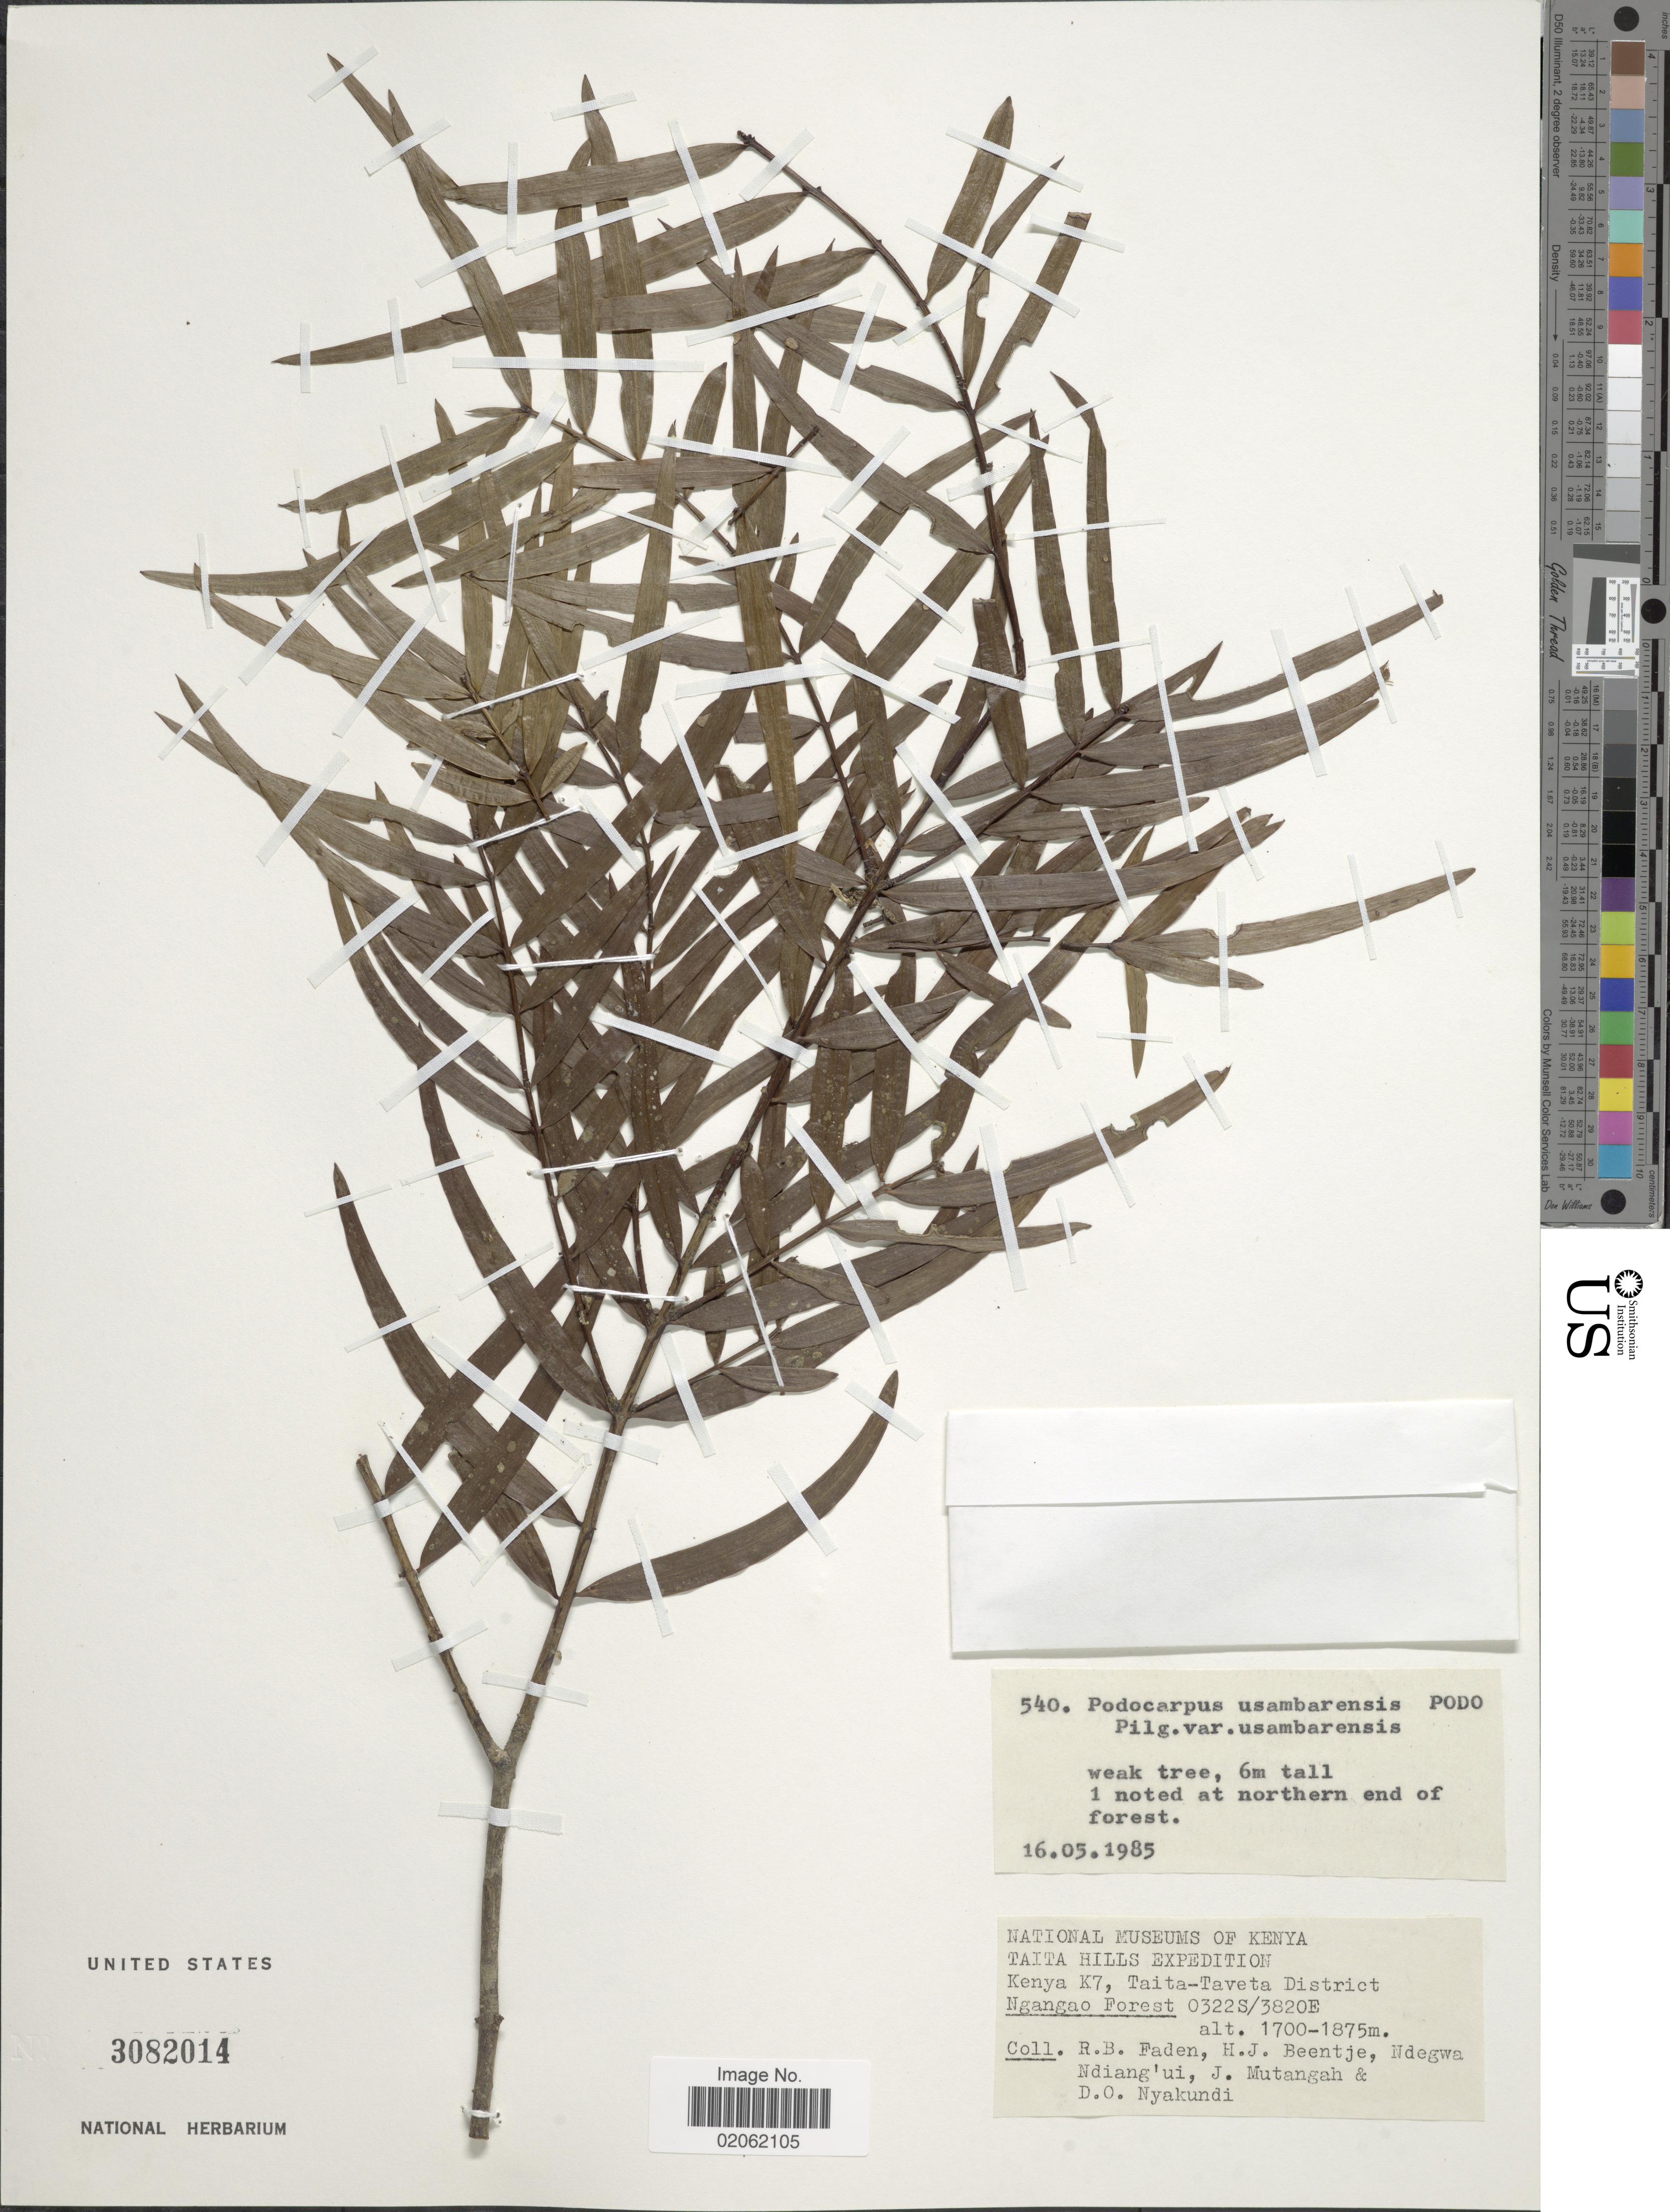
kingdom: Plantae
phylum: Tracheophyta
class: Pinopsida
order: Pinales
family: Podocarpaceae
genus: Podocarpus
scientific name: Podocarpus usambarensis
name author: Pilg.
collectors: R. B. Faden, H. J. Beentje, Ndegwa Ndiang'ui, J. Mutangah & D. Nyakundi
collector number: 540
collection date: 1985-05-16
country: Kenya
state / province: Taita Taveta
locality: Taita Hills, Kenya K7, Taita-Taveta District, Ngangao Forest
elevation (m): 1700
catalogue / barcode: US 3082014